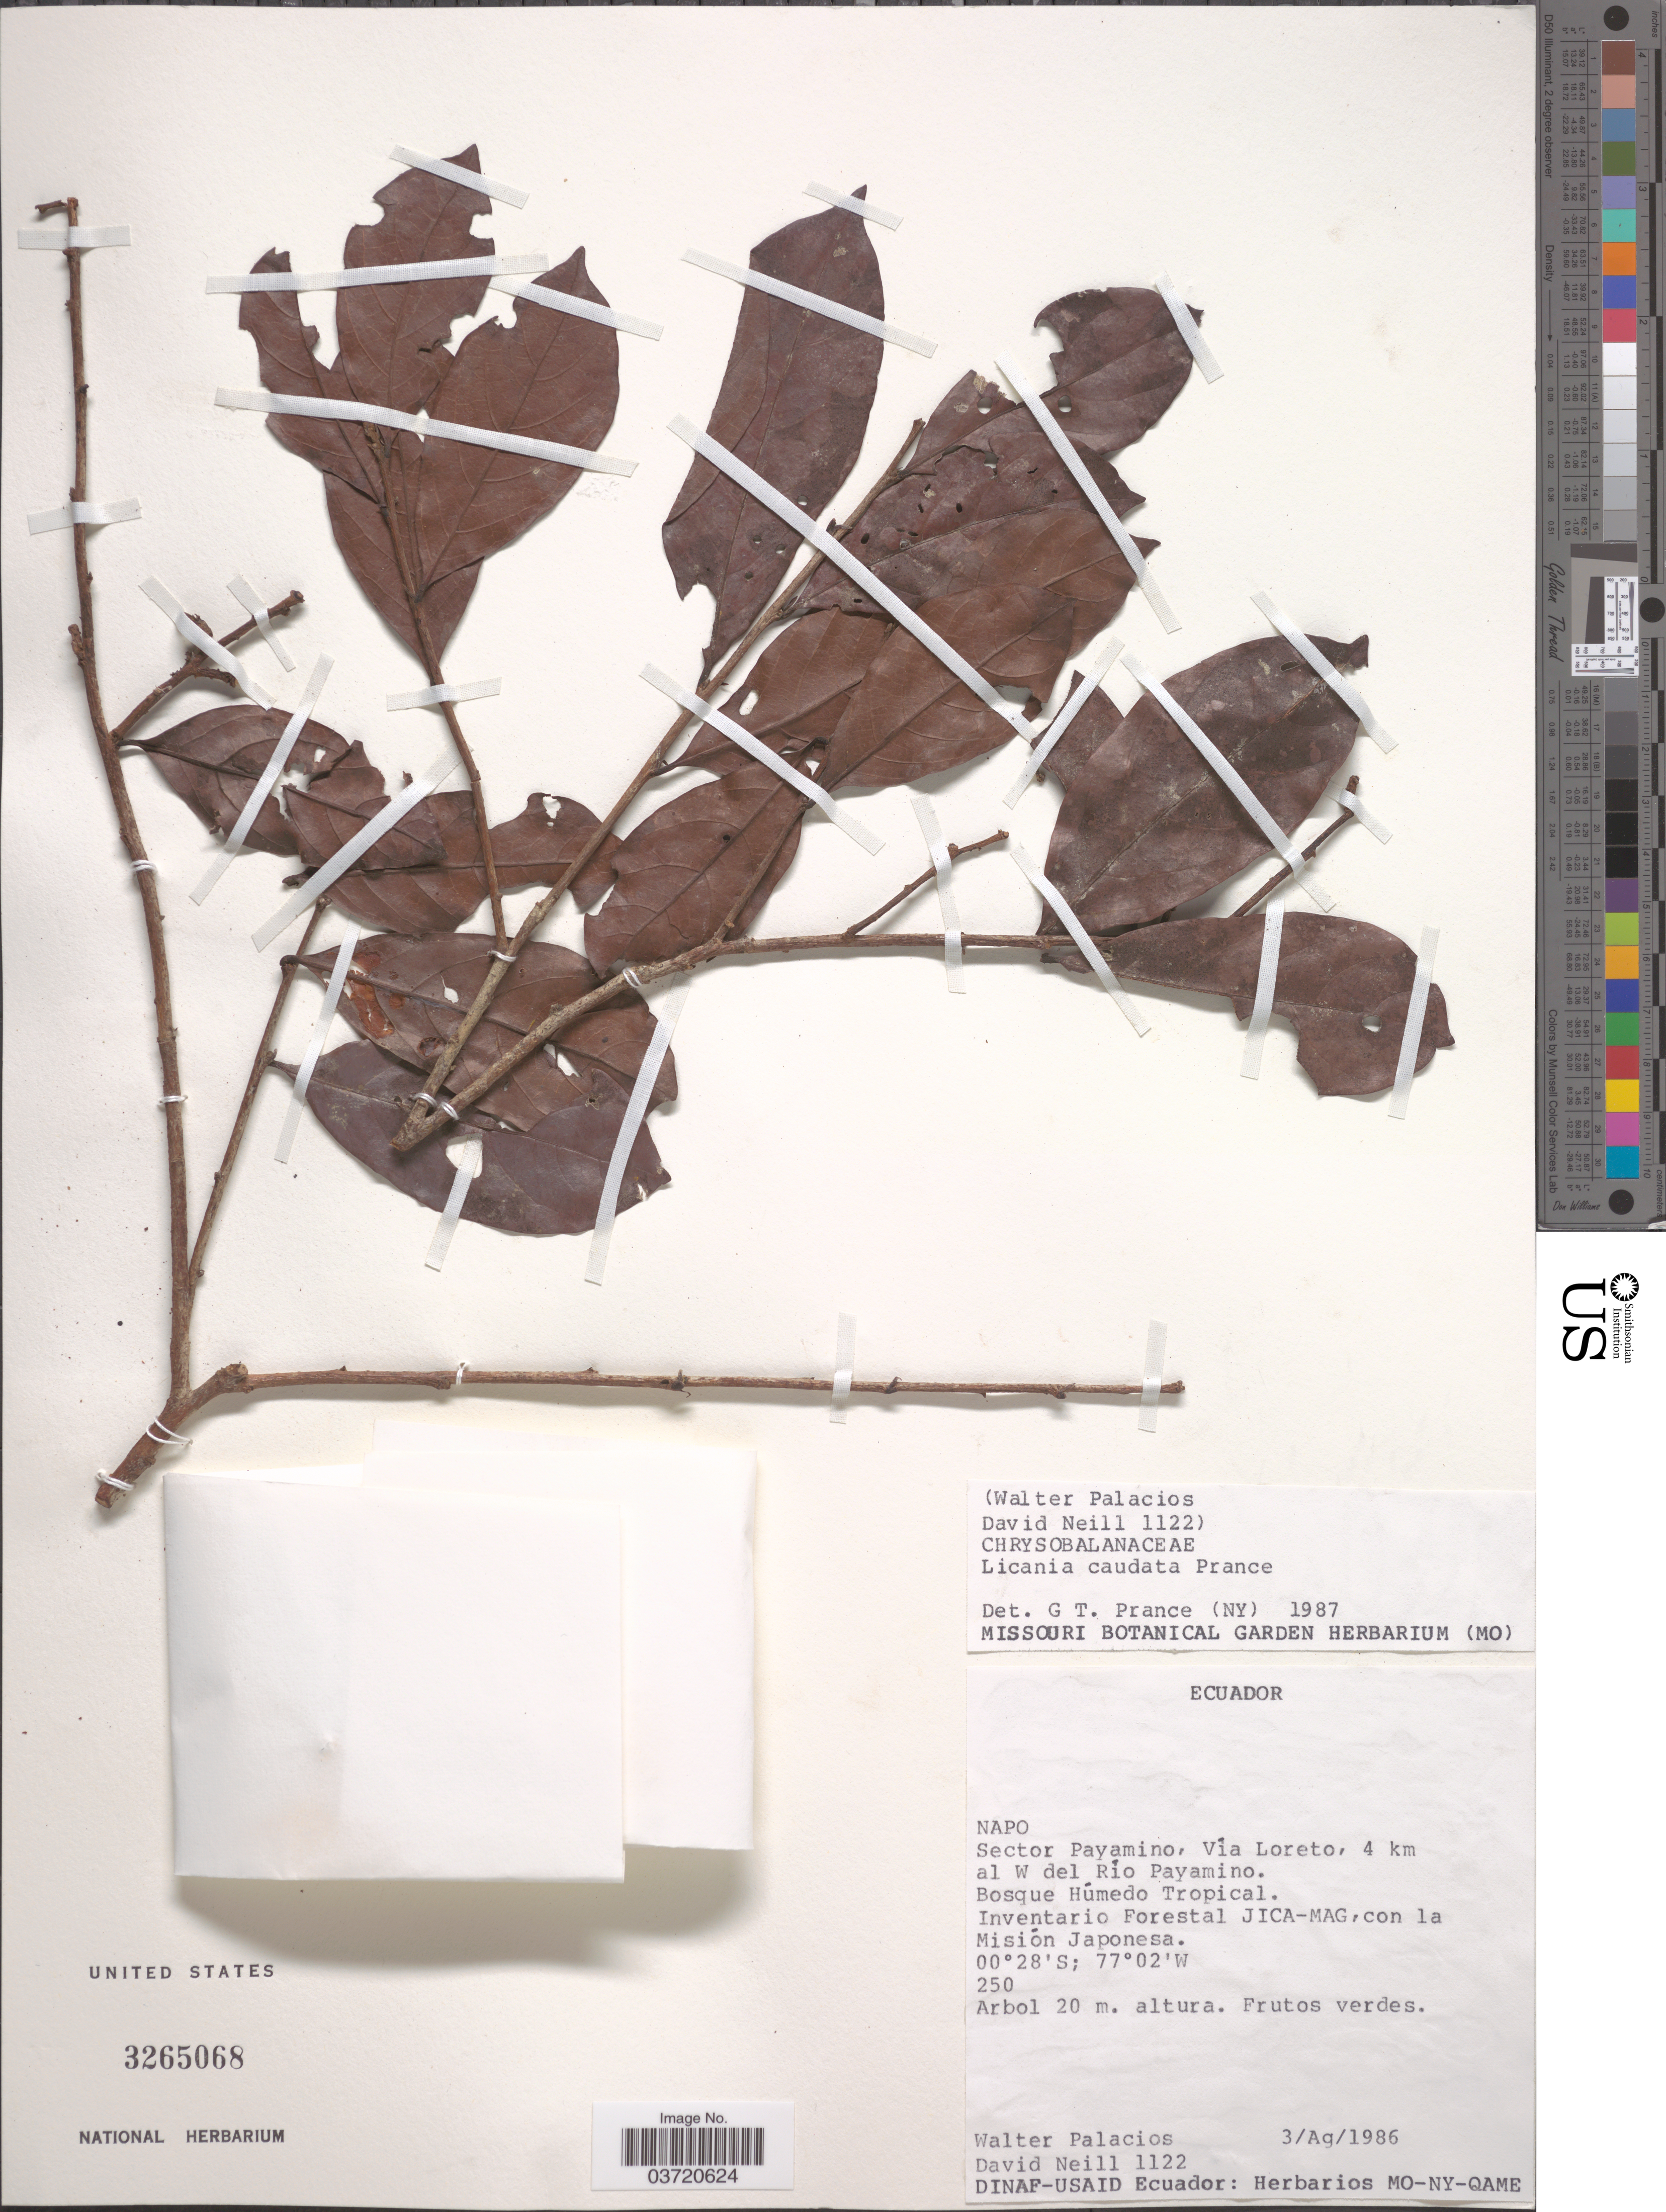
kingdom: Plantae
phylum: Tracheophyta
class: Magnoliopsida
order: Malpighiales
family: Chrysobalanaceae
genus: Hymenopus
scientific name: Hymenopus caudatus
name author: (Prance) Sothers & Prance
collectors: W. Palacios & D. Neill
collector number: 1122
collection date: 1986-08-03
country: Ecuador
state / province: Napo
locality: Sector Payamino, Via Loreto, 4 km al W del Rio Payamino. Bosque Húmedo Tropical. Inventario Forestal Jica-Mag, con la Misión Japonesa.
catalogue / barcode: US 3265068